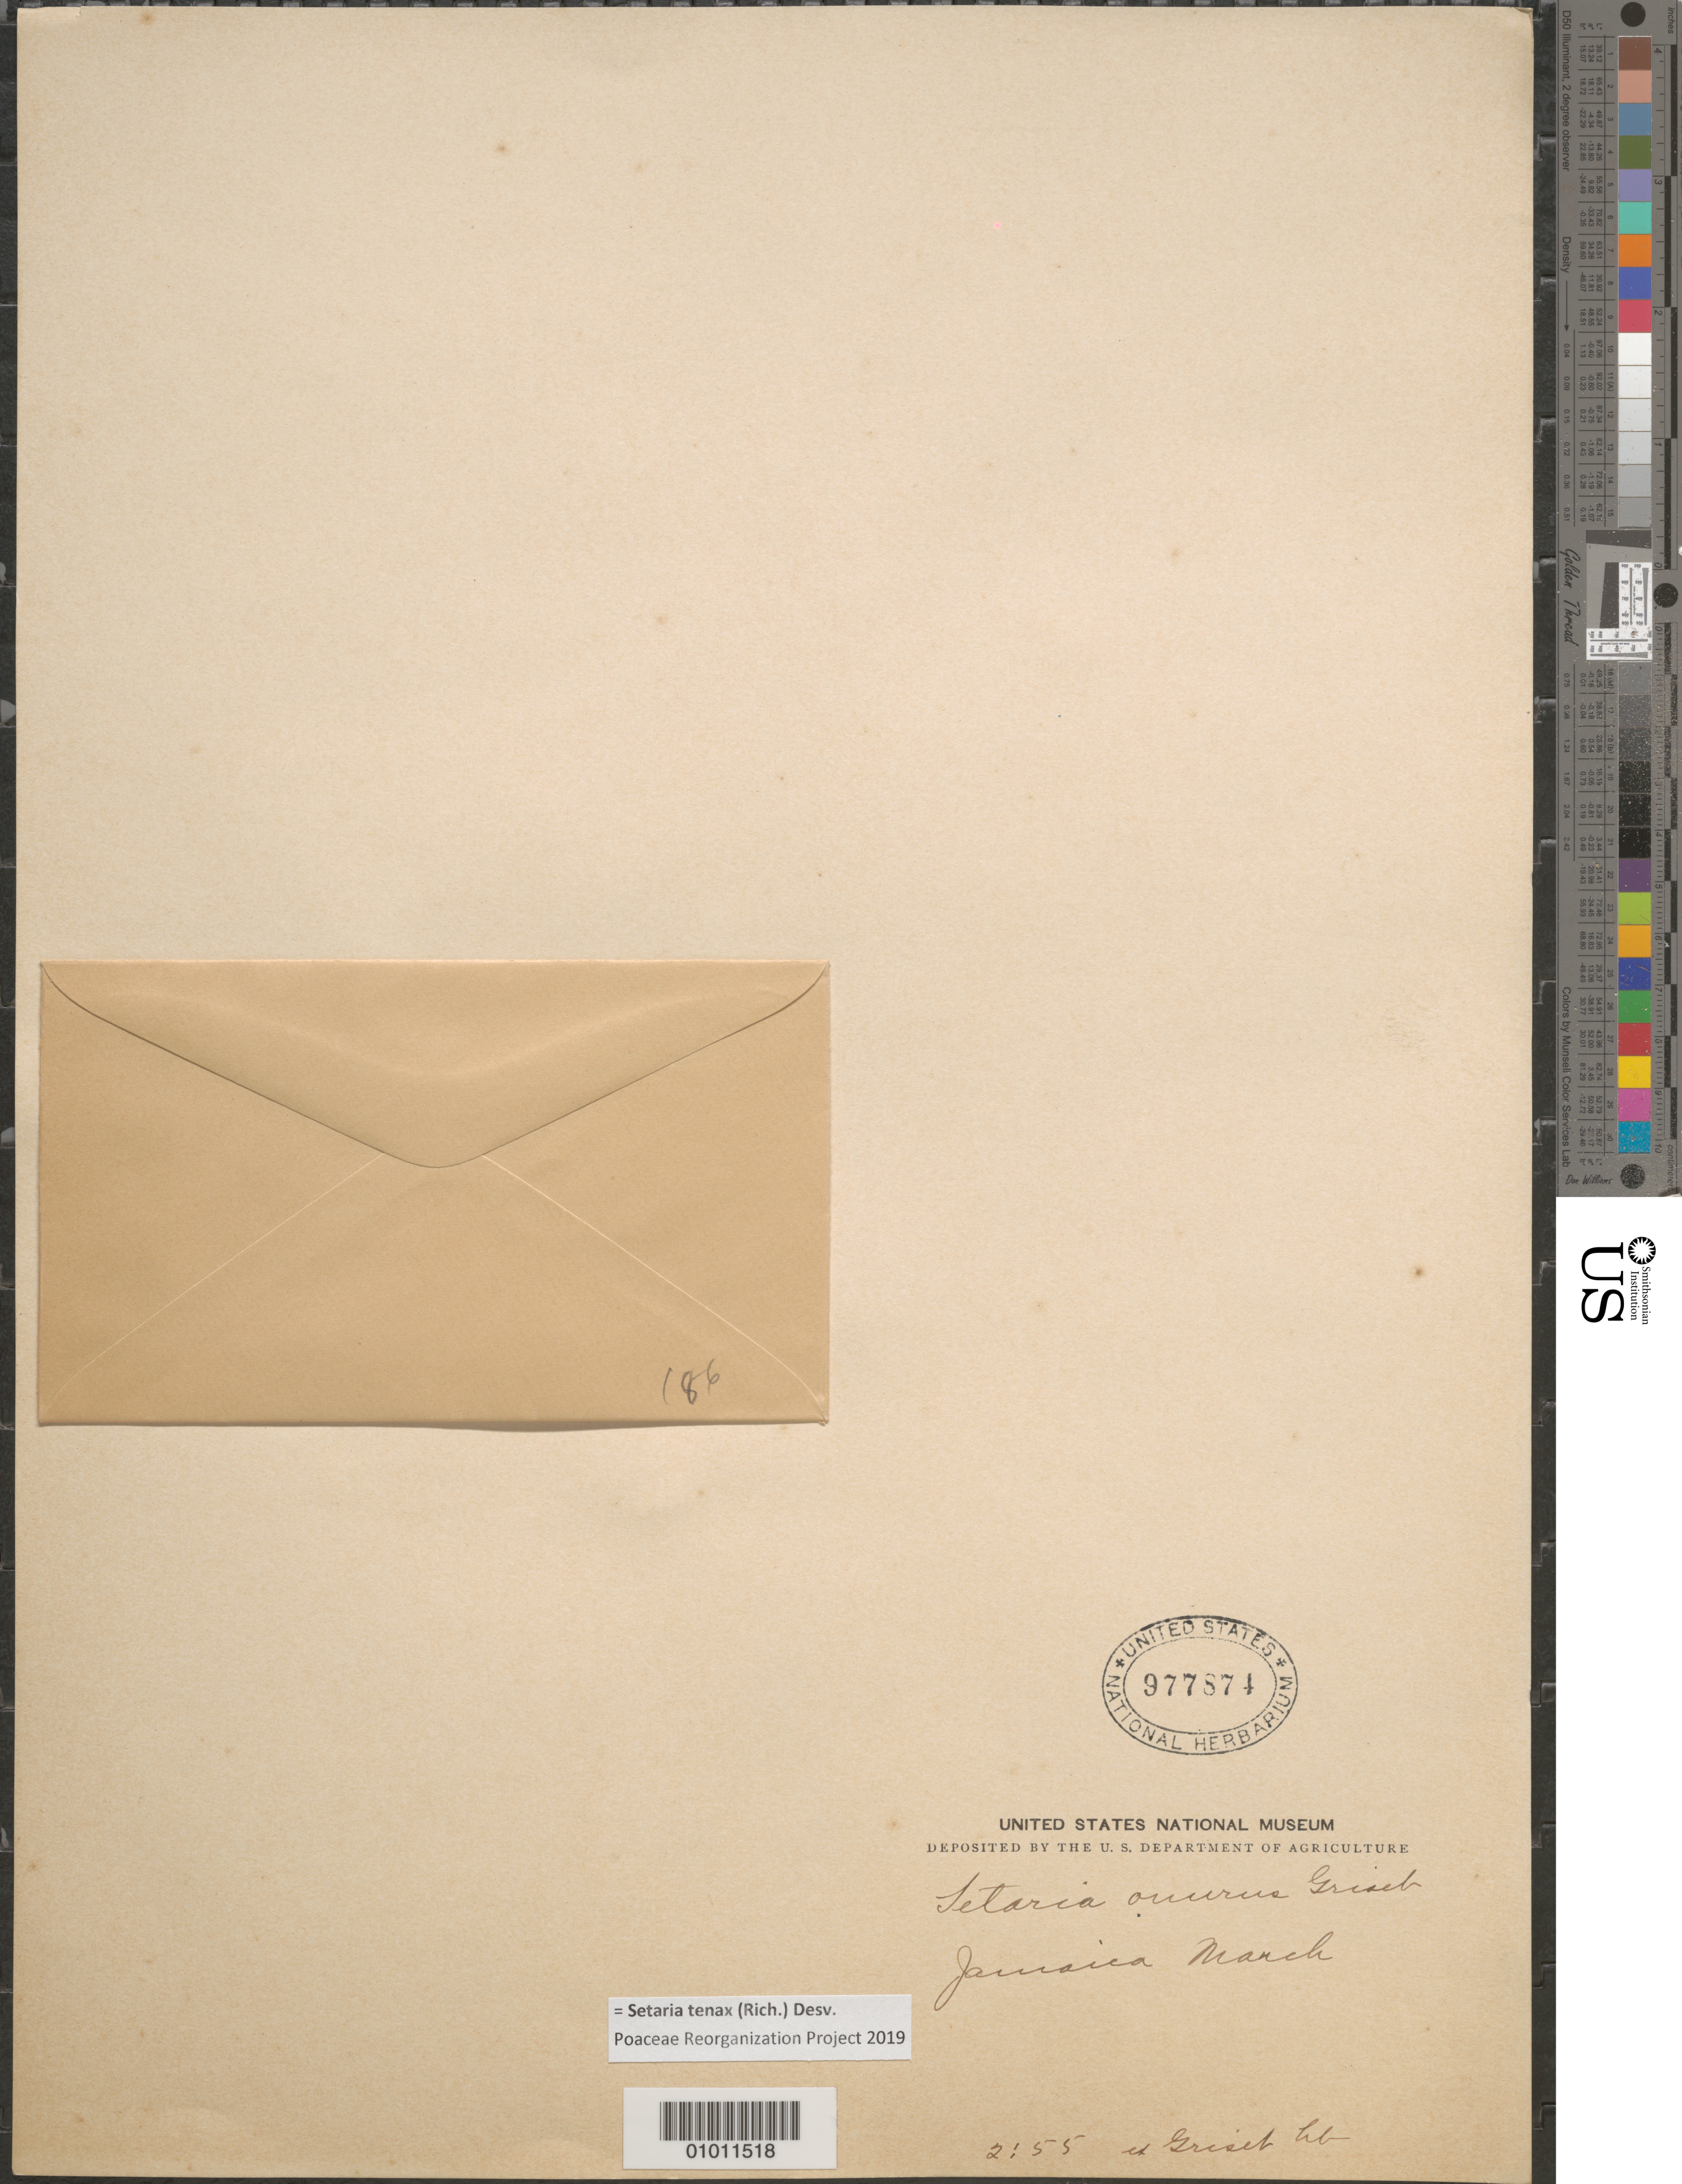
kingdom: Plantae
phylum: Tracheophyta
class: Liliopsida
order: Poales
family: Poaceae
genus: Setaria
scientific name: Setaria tenax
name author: (Rich.) Desv.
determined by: Poaceae Reorganization Project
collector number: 186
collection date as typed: Mar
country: Jamaica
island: Jamaica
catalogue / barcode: US 977874